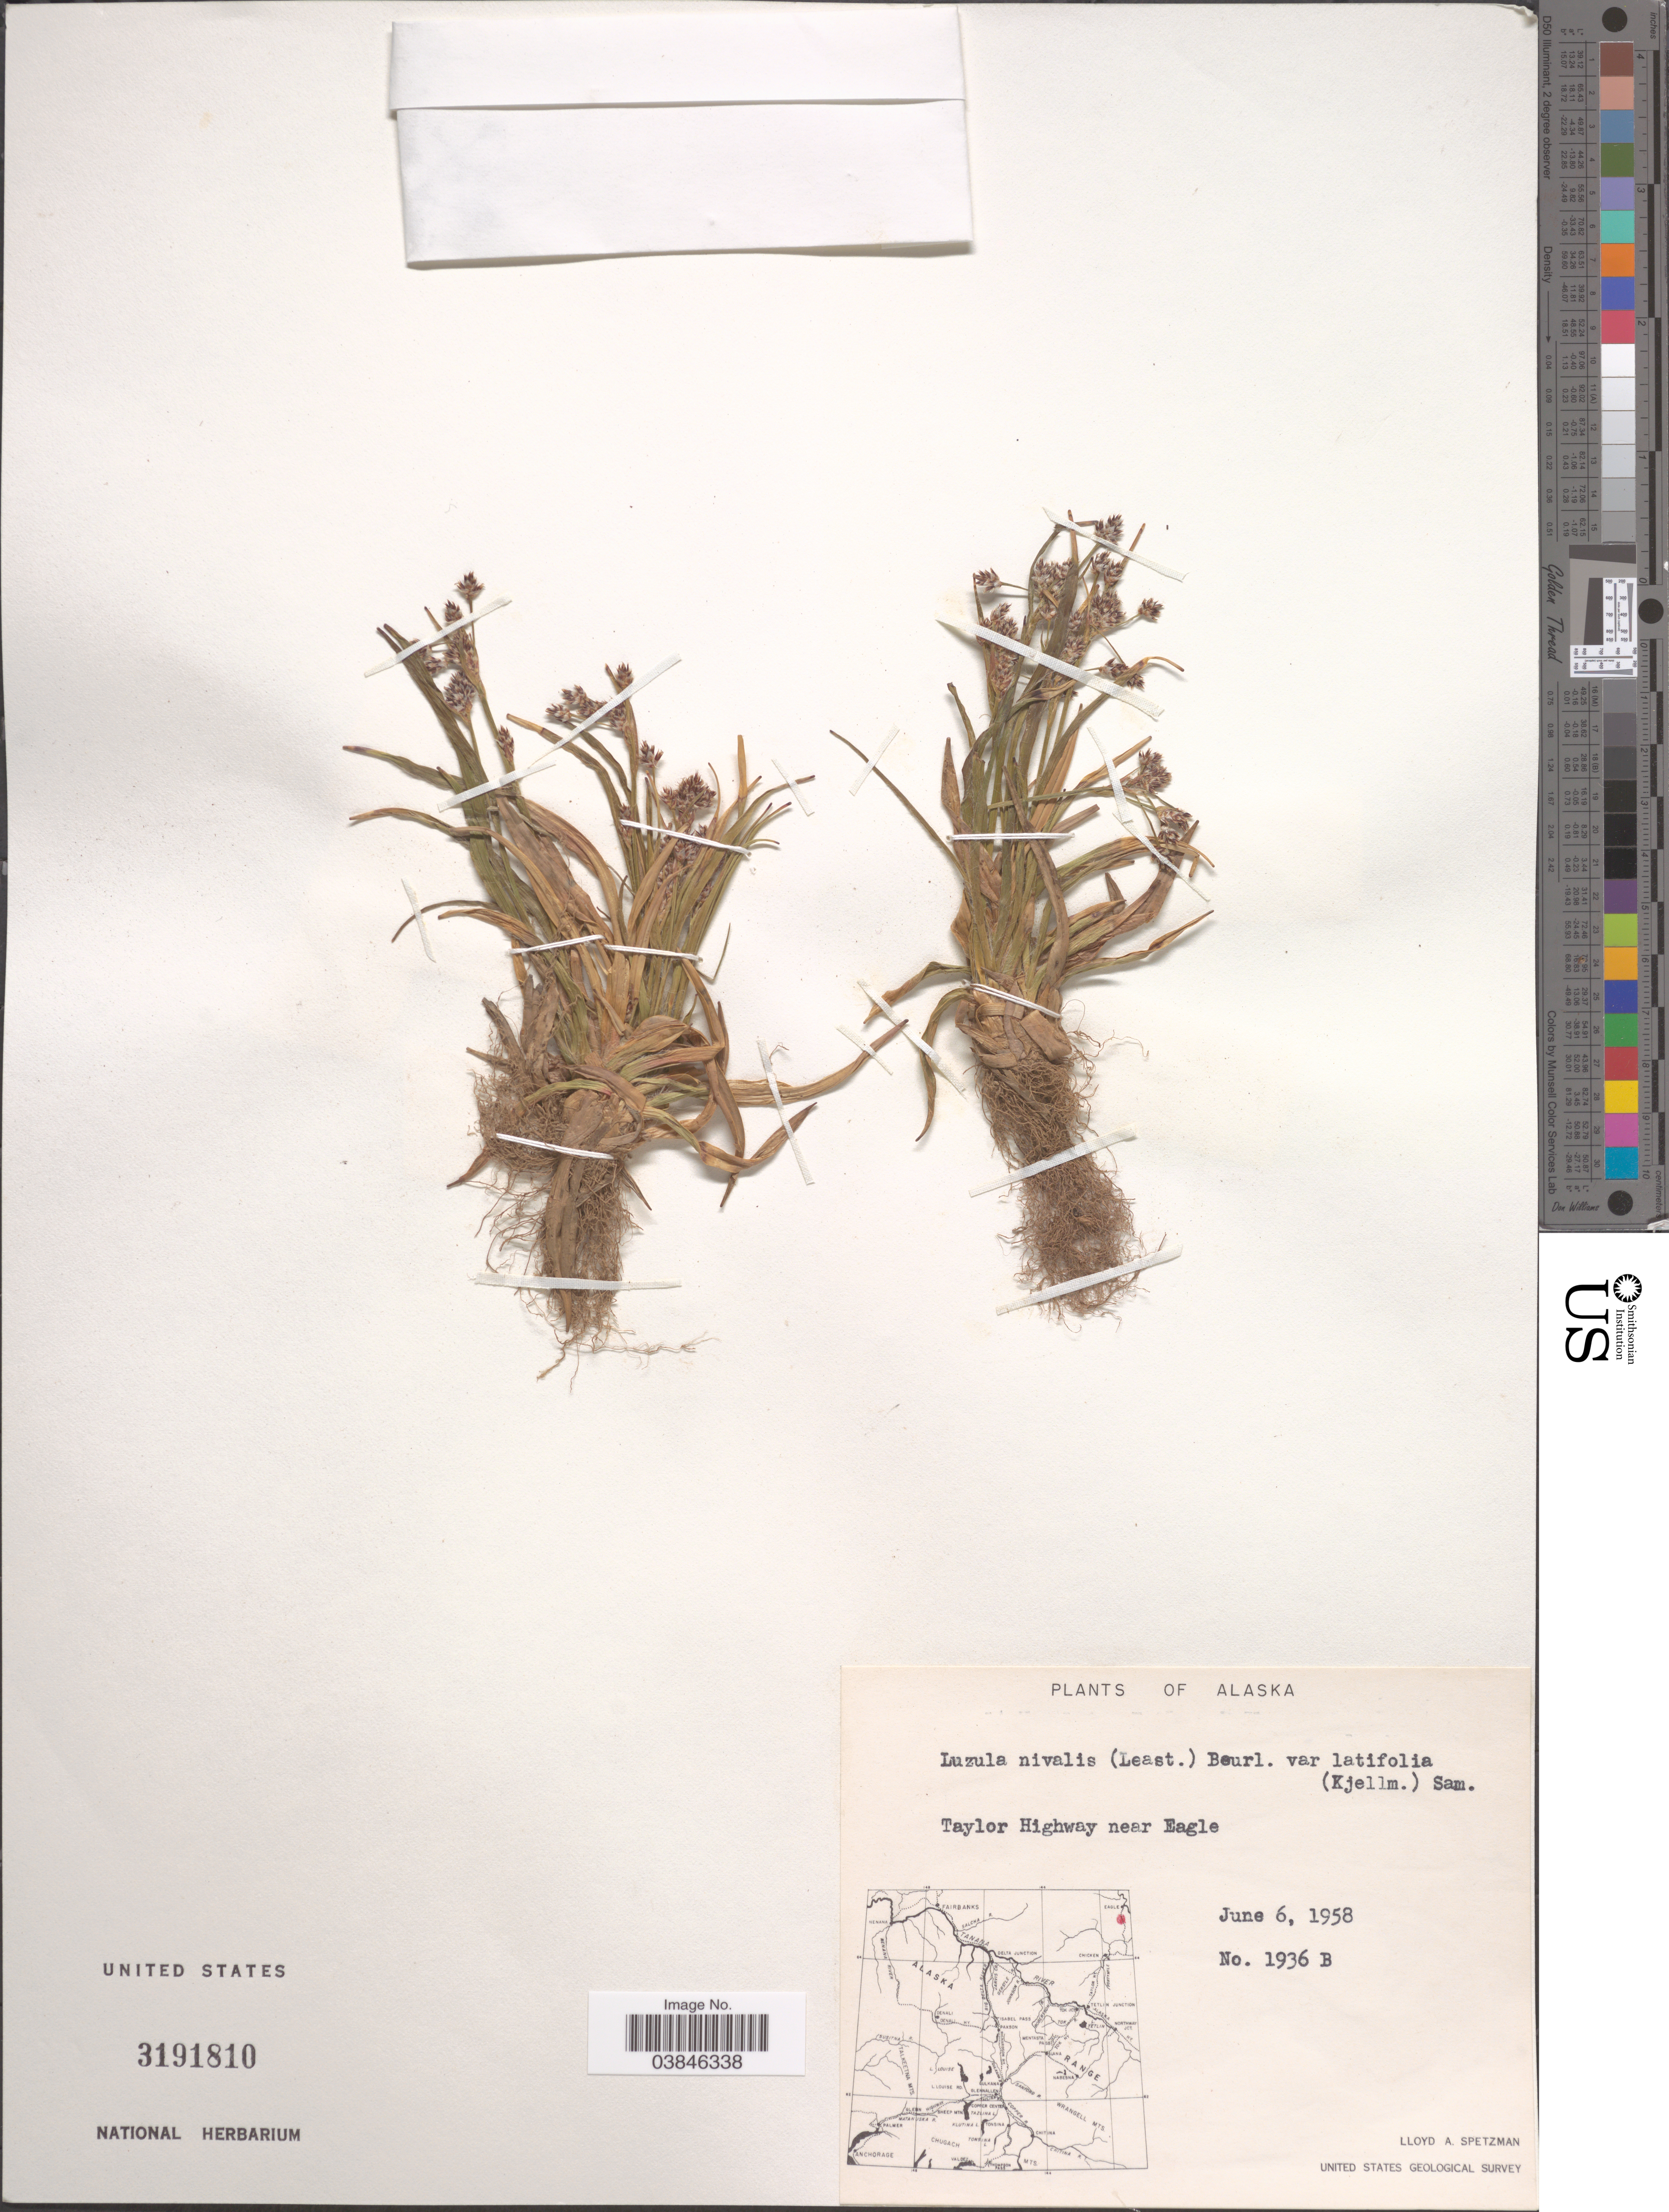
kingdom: Plantae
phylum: Tracheophyta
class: Liliopsida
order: Poales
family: Juncaceae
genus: Luzula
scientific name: Luzula nivalis var. latifolia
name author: Sam. ex Hultén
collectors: L. Spetzman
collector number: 1936B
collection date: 1958-06-06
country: United States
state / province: Alaska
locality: Taylor Highway near Eagle.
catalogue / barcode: US 3191810